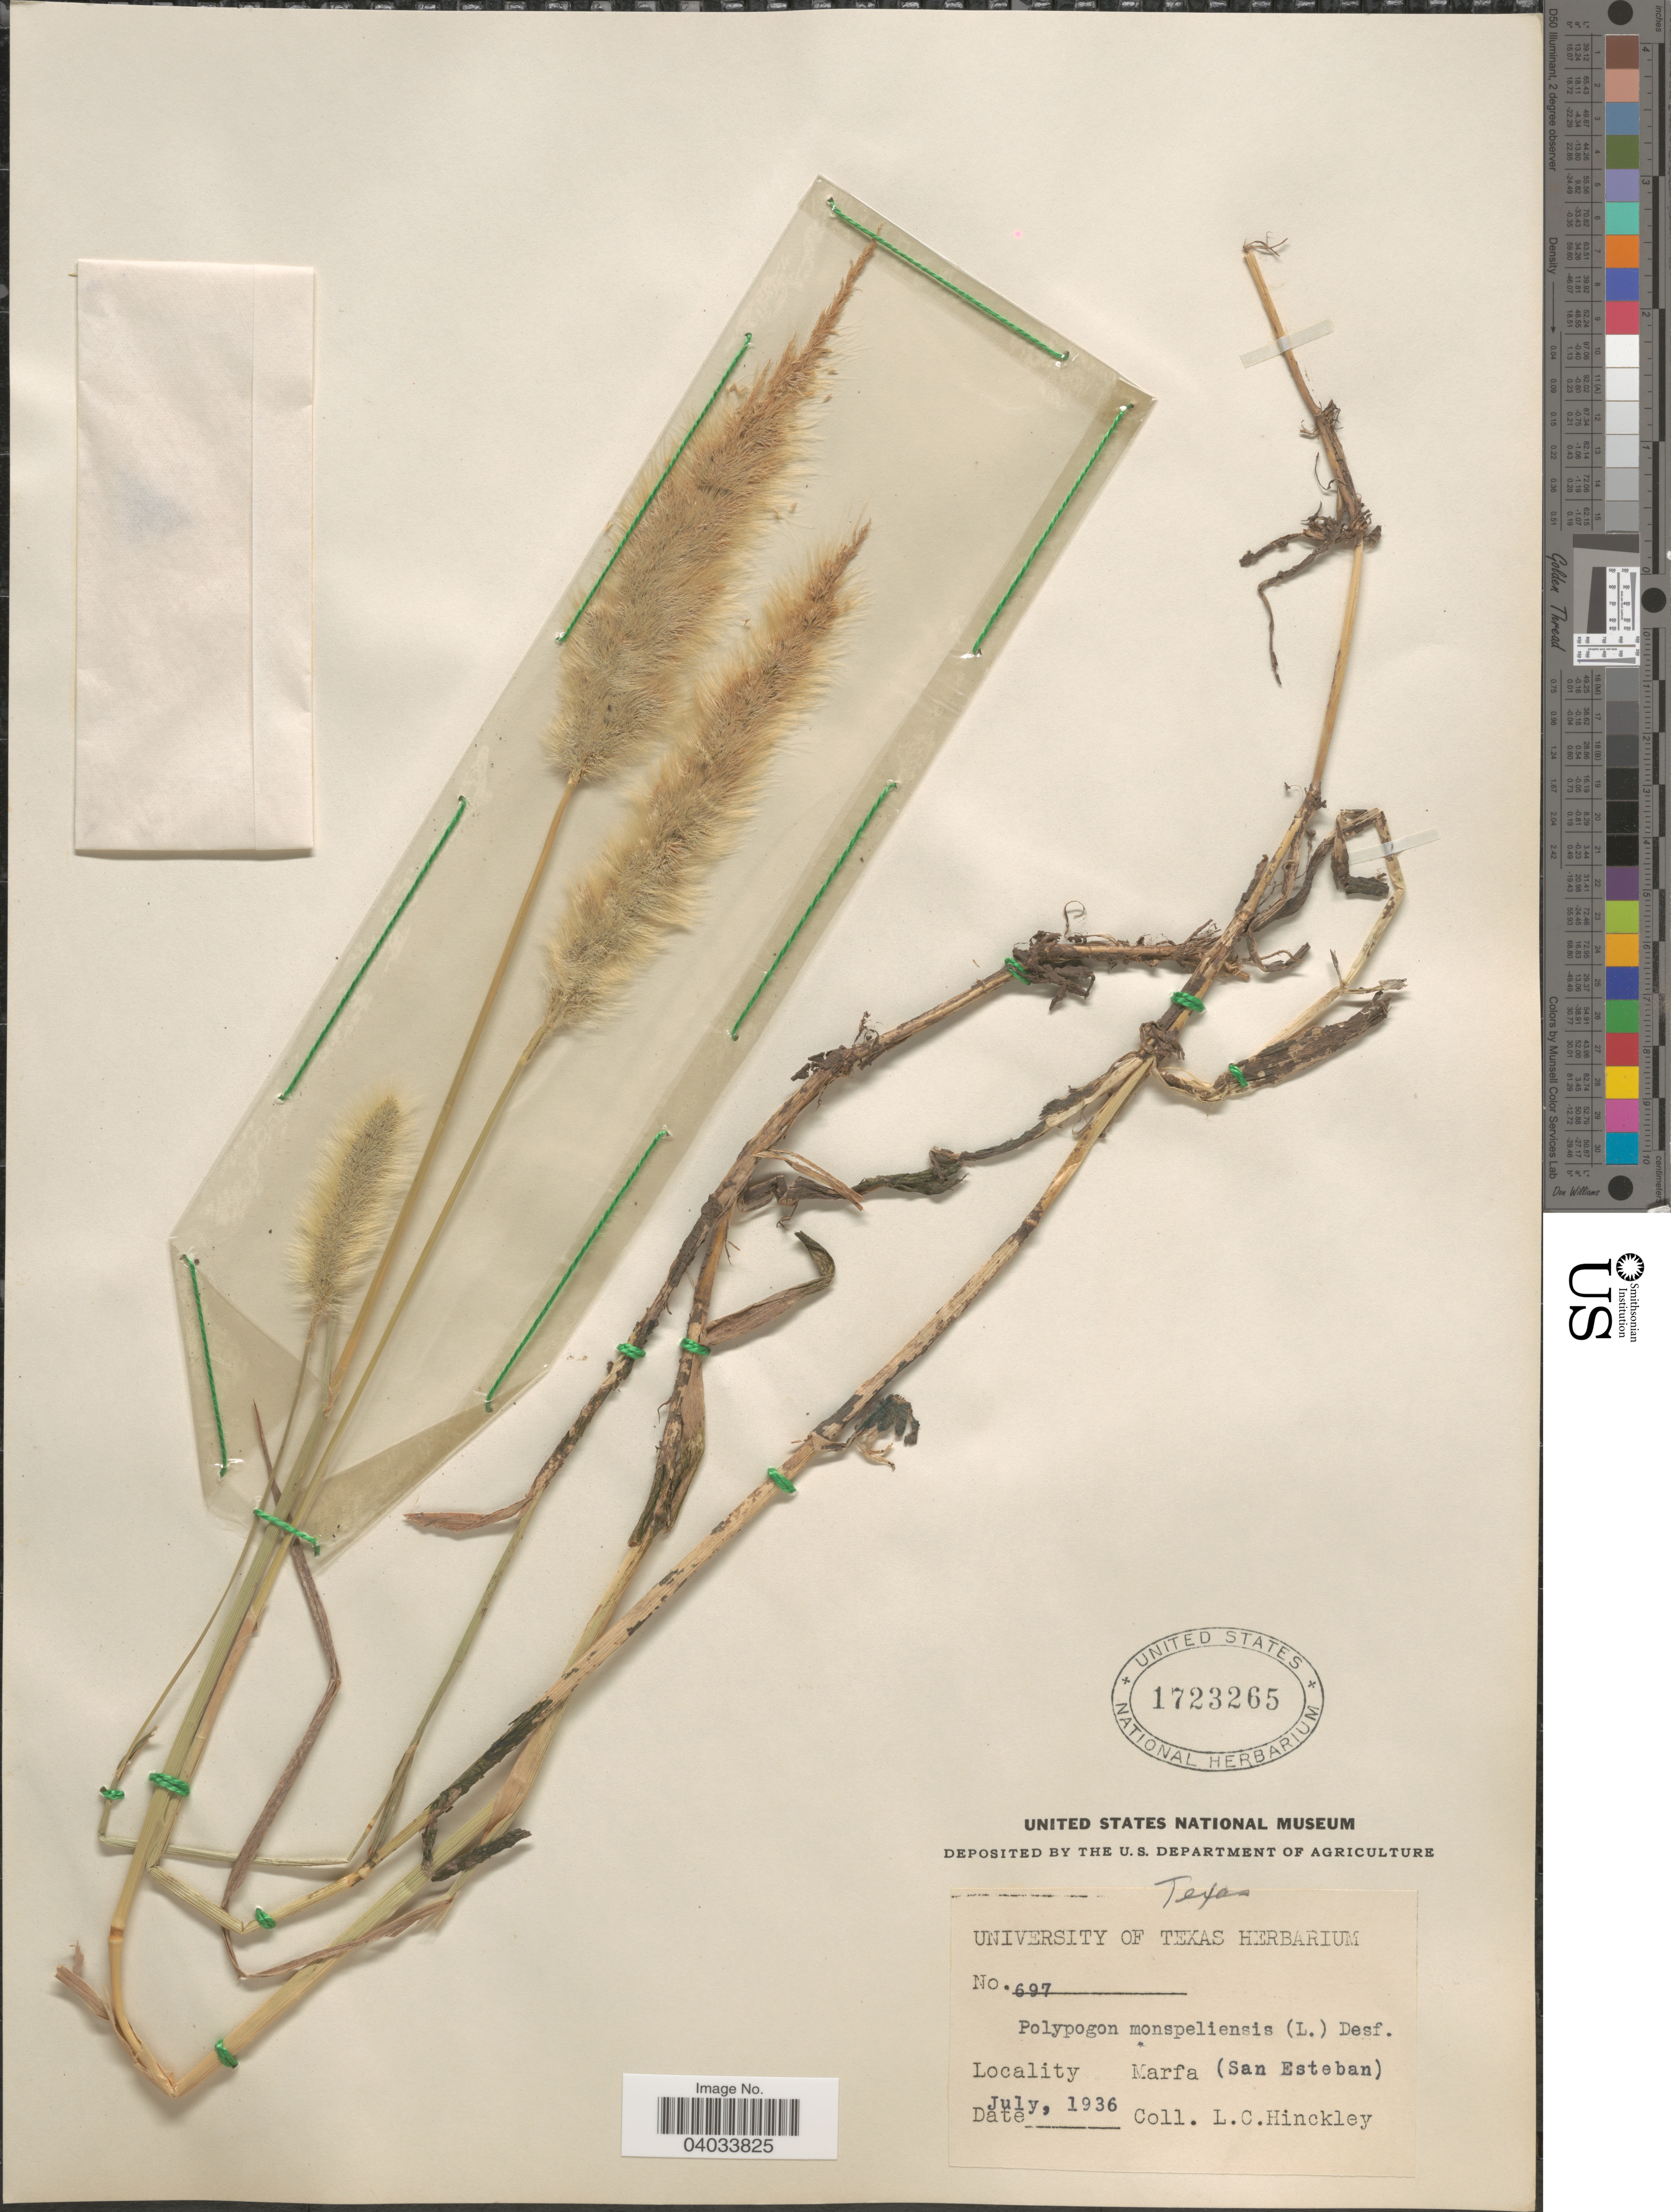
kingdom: Plantae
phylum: Tracheophyta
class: Liliopsida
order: Poales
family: Poaceae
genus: Polypogon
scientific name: Polypogon monspeliensis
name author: (L.) Desf.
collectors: L. Hinckley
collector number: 697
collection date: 1936-07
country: United States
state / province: Texas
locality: Marfa (San Esteban).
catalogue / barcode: US 1723265